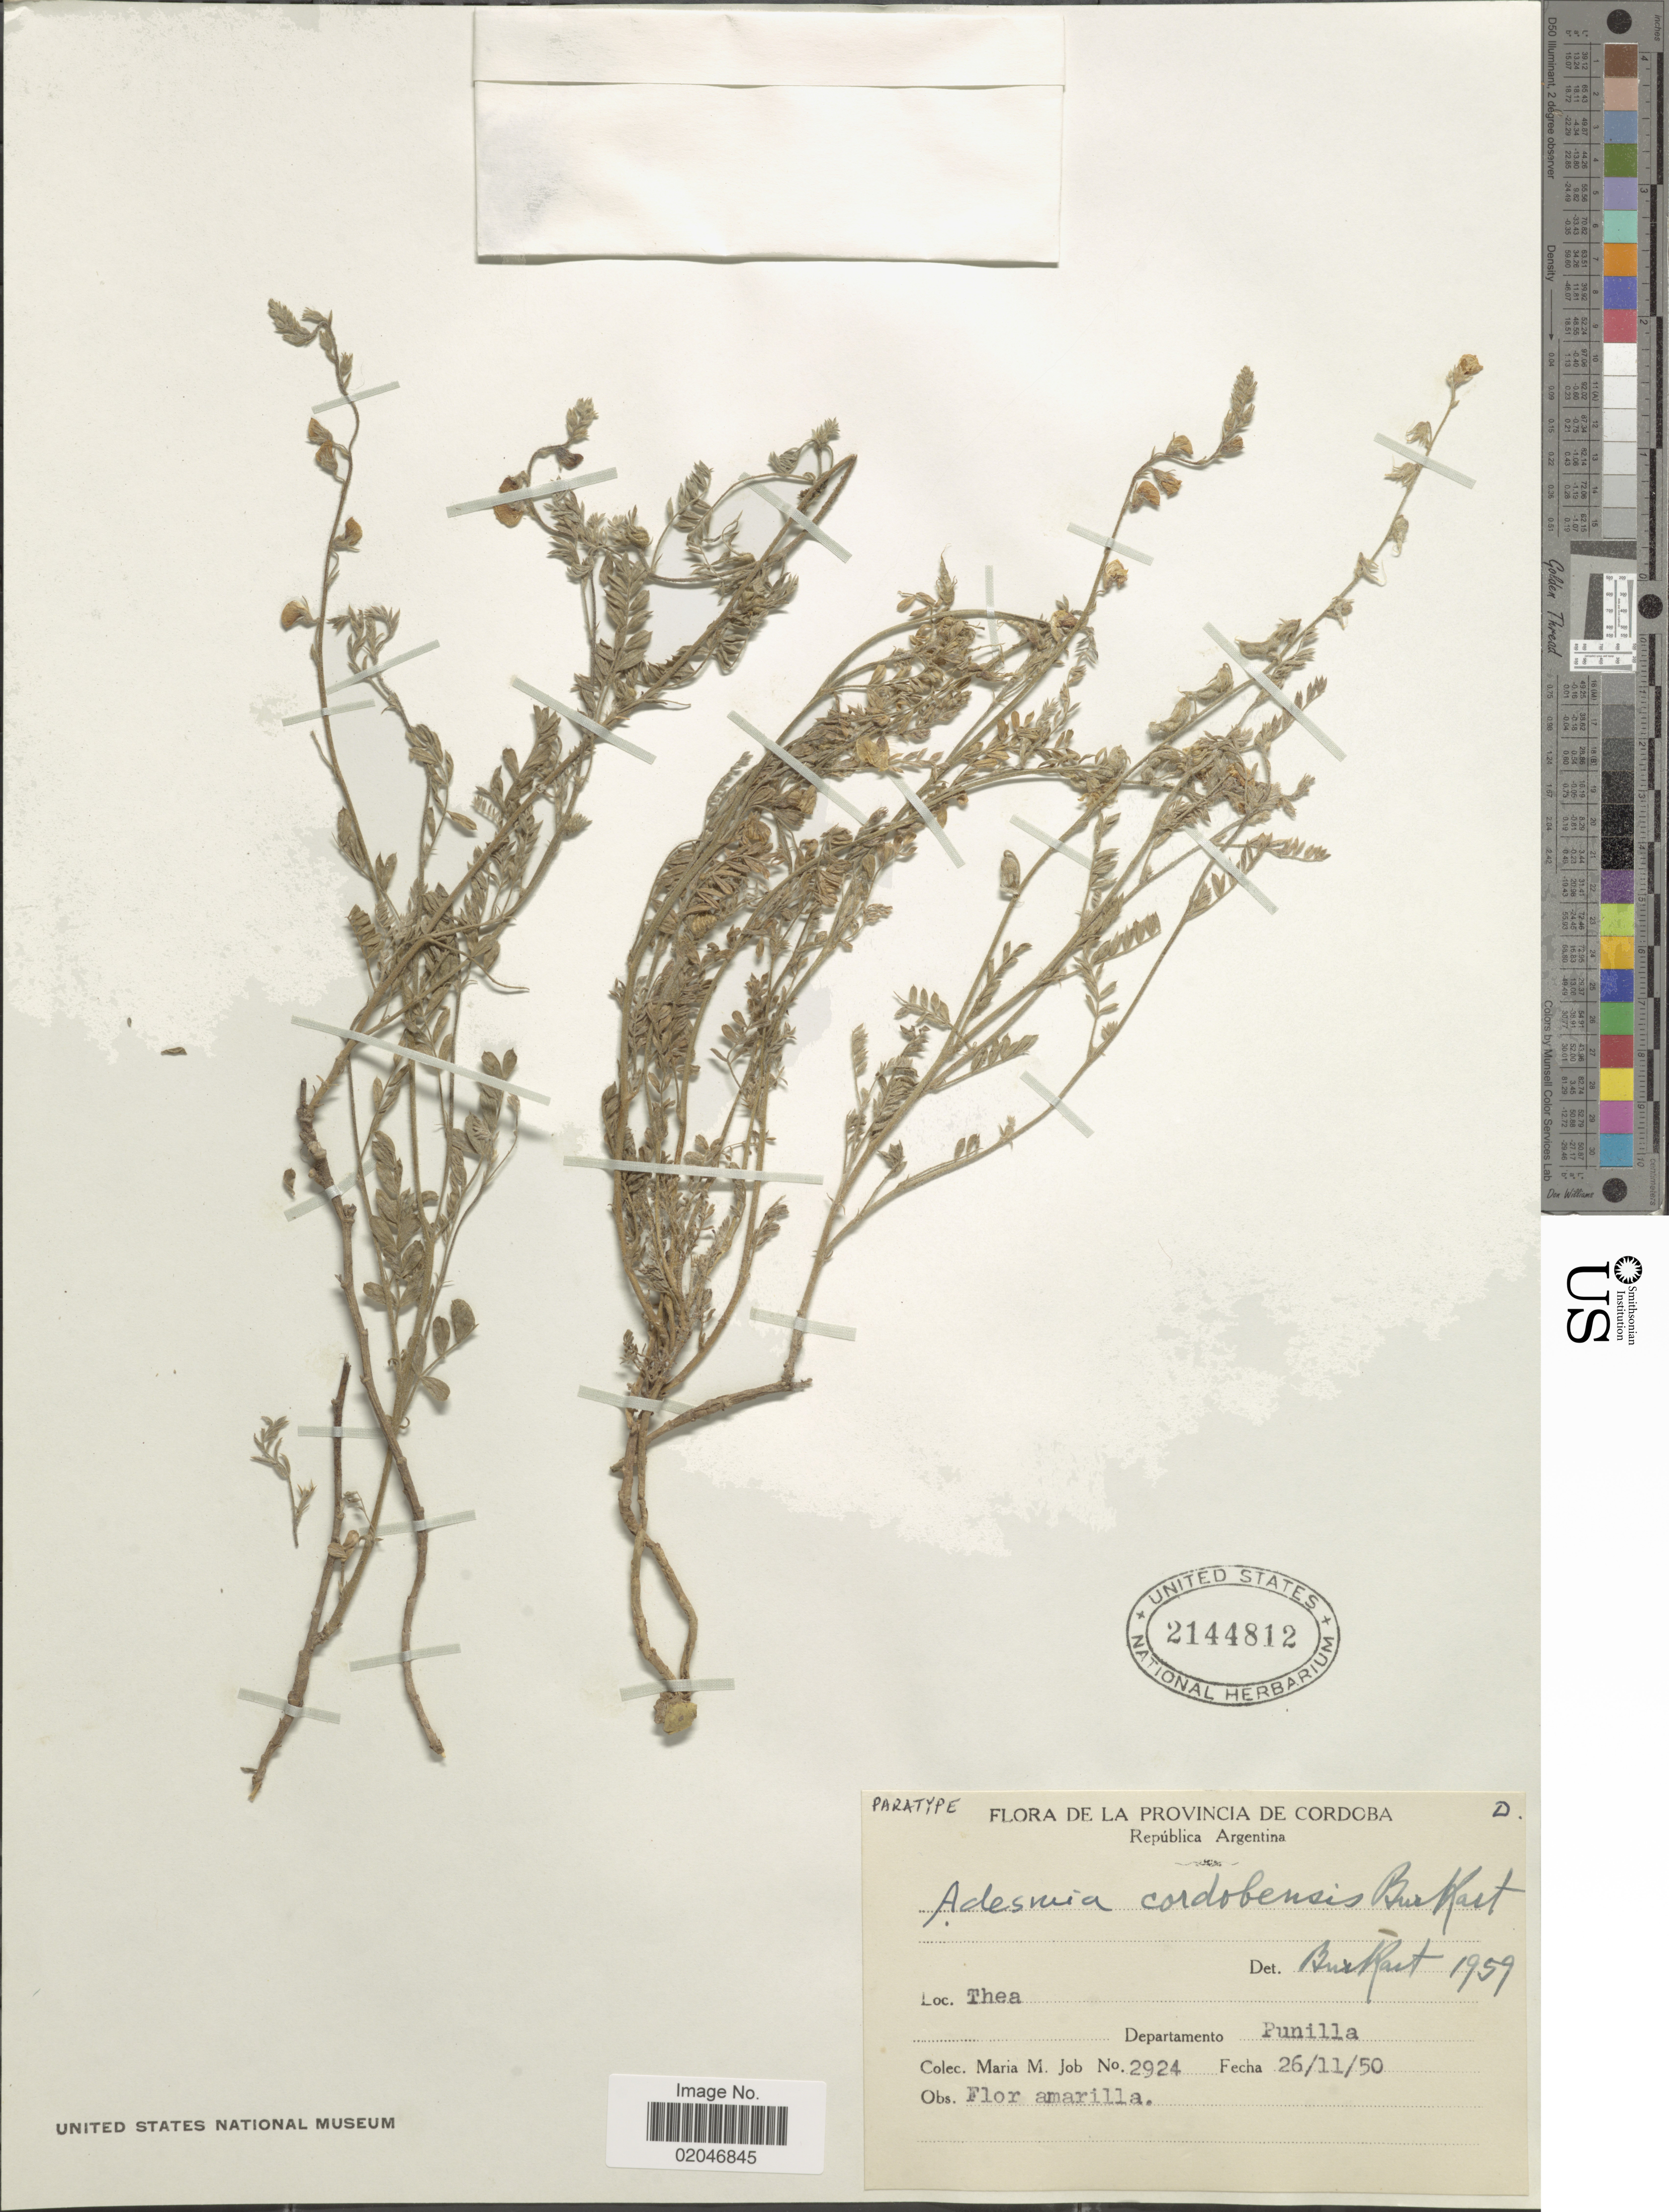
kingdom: Plantae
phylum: Tracheophyta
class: Magnoliopsida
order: Fabales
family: Fabaceae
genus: Adesmia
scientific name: Adesmia cordobensis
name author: Burkart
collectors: M. Job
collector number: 2924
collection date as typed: Transcribed d/m/y: 26/11/50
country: Argentina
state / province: Cordoba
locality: Thea, Departamento Punilla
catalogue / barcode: US 2144812